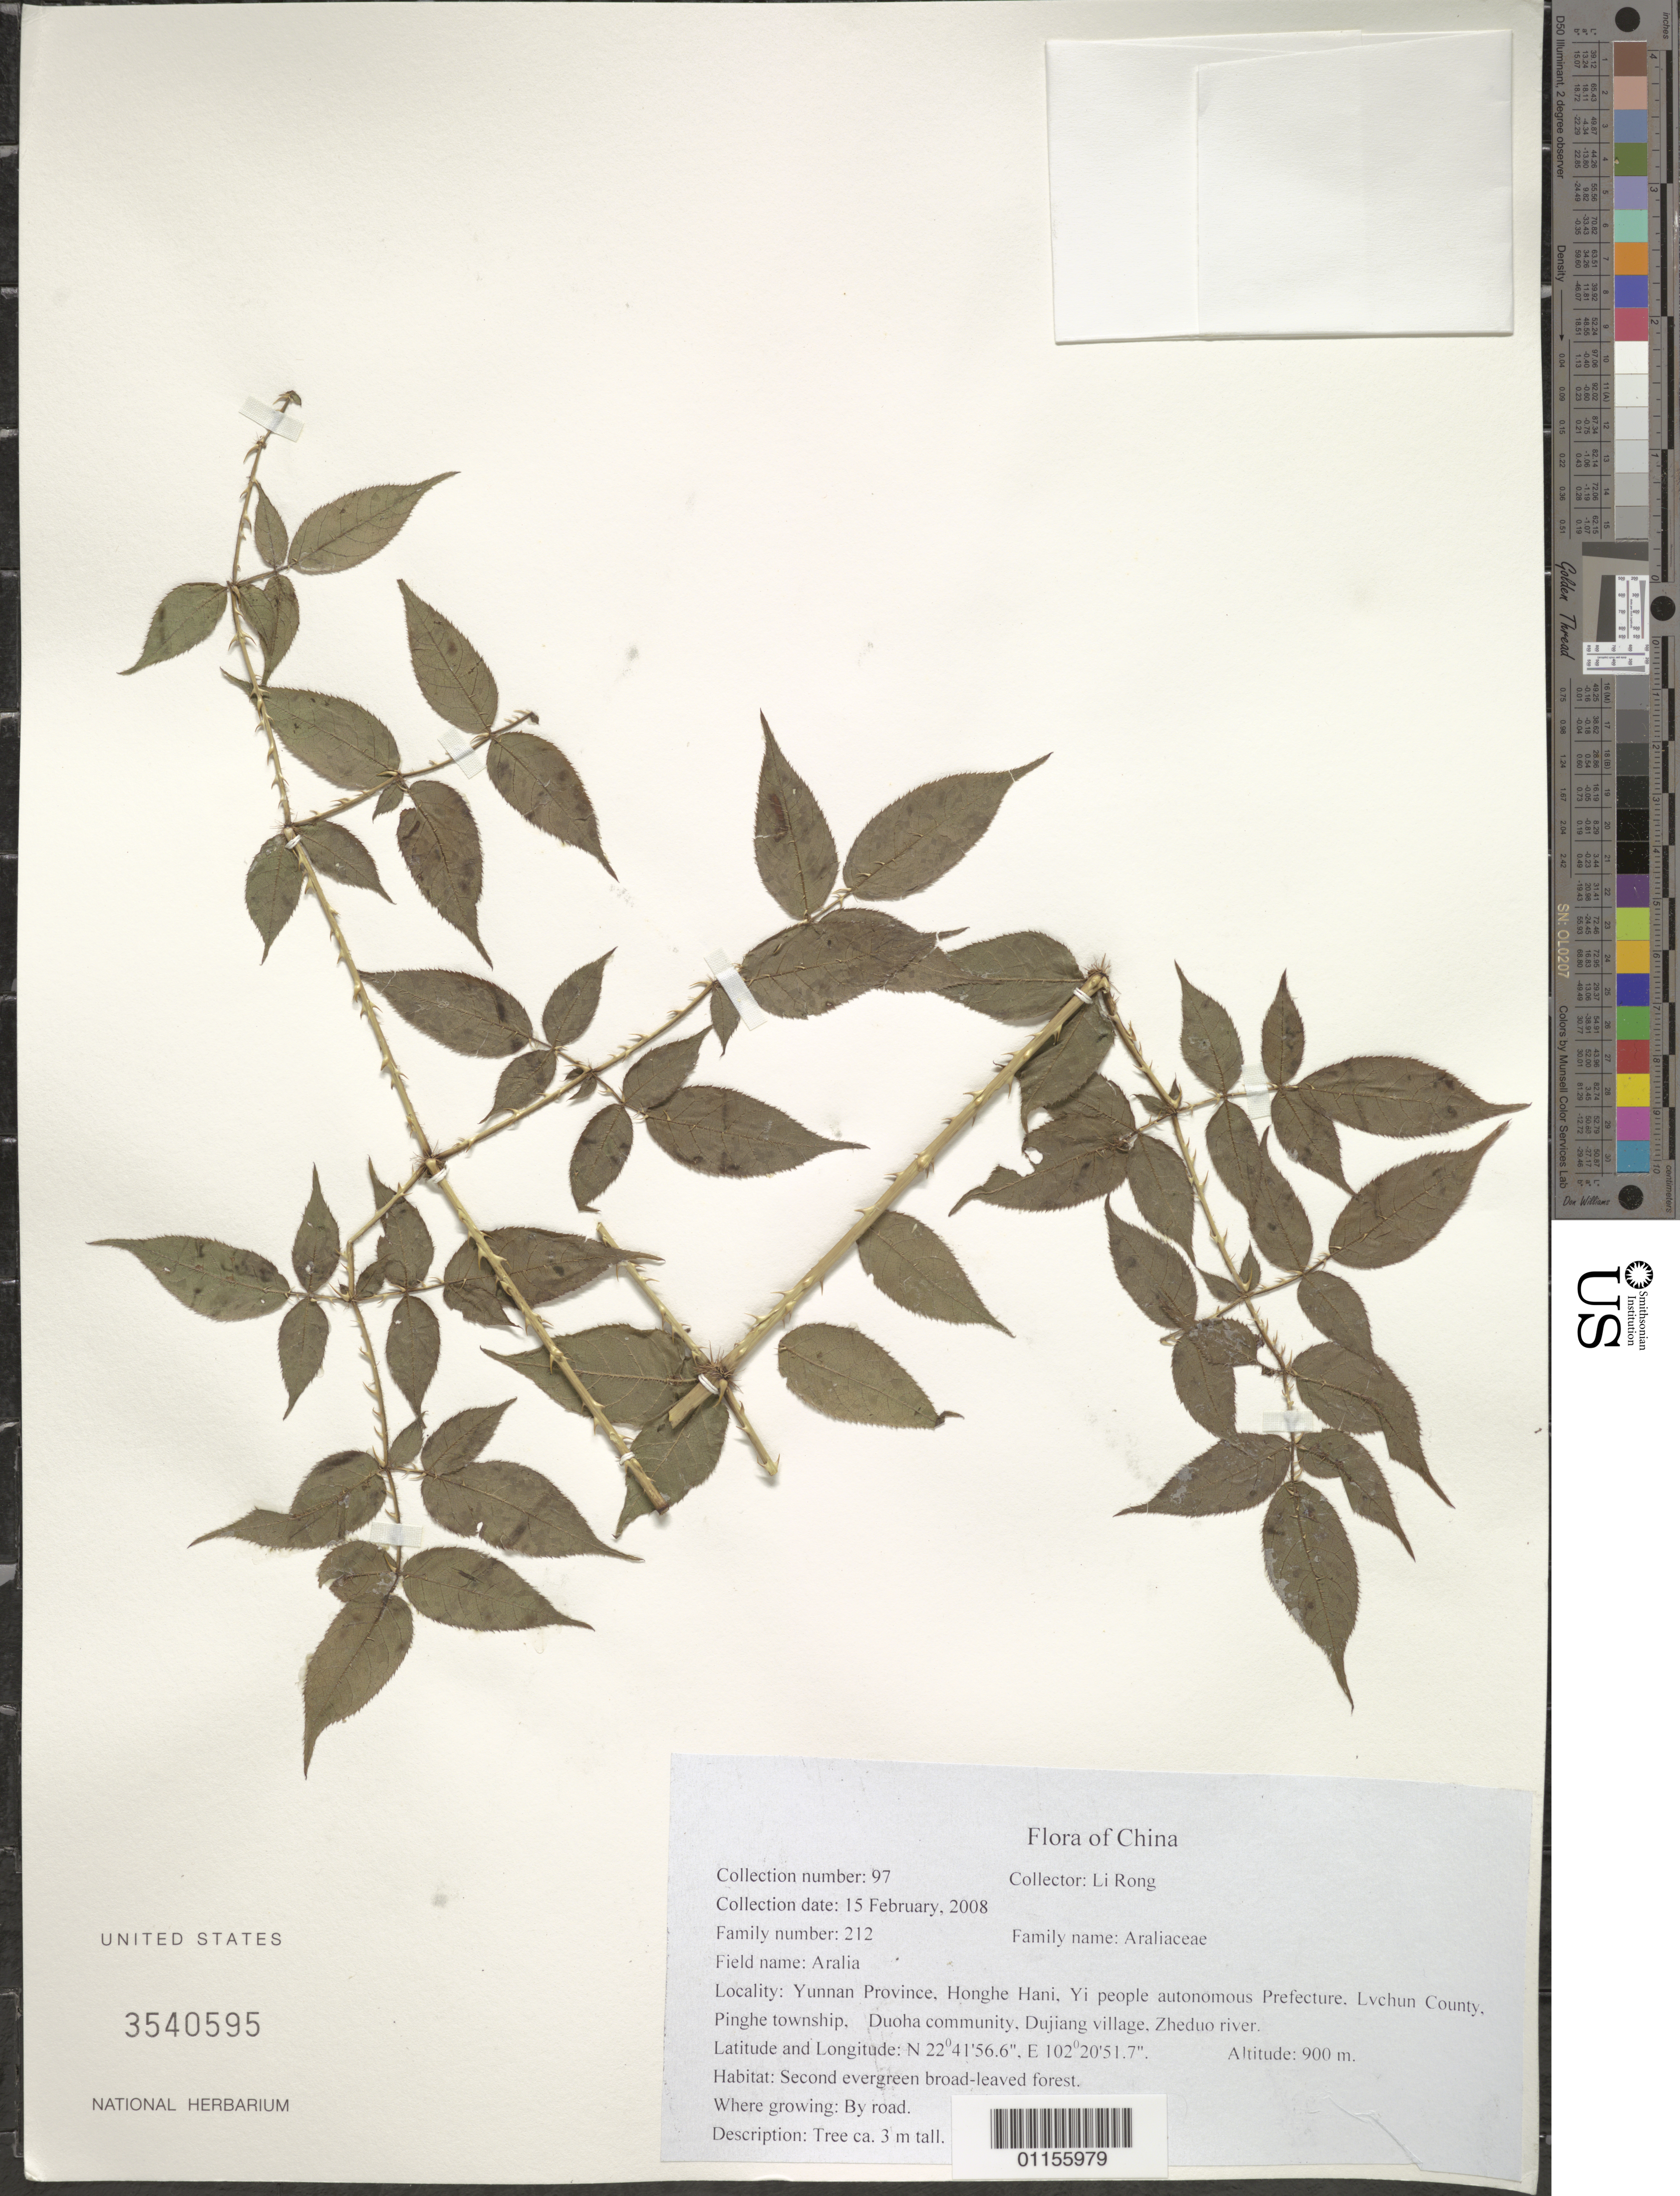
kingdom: Plantae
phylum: Tracheophyta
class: Magnoliopsida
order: Apiales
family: Araliaceae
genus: Aralia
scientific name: Aralia sp.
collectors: R. Li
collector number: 97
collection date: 2008-02-15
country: China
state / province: Yunnan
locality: Honghe Hani, Yi people autonomous Prefecture. Lvchun County. Pinghe township. Duoha community, Dujiang village, Zheduo river.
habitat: Tree, growing in the second evergreen broad-leaved forest. By road.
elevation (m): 900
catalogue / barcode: US 3540595